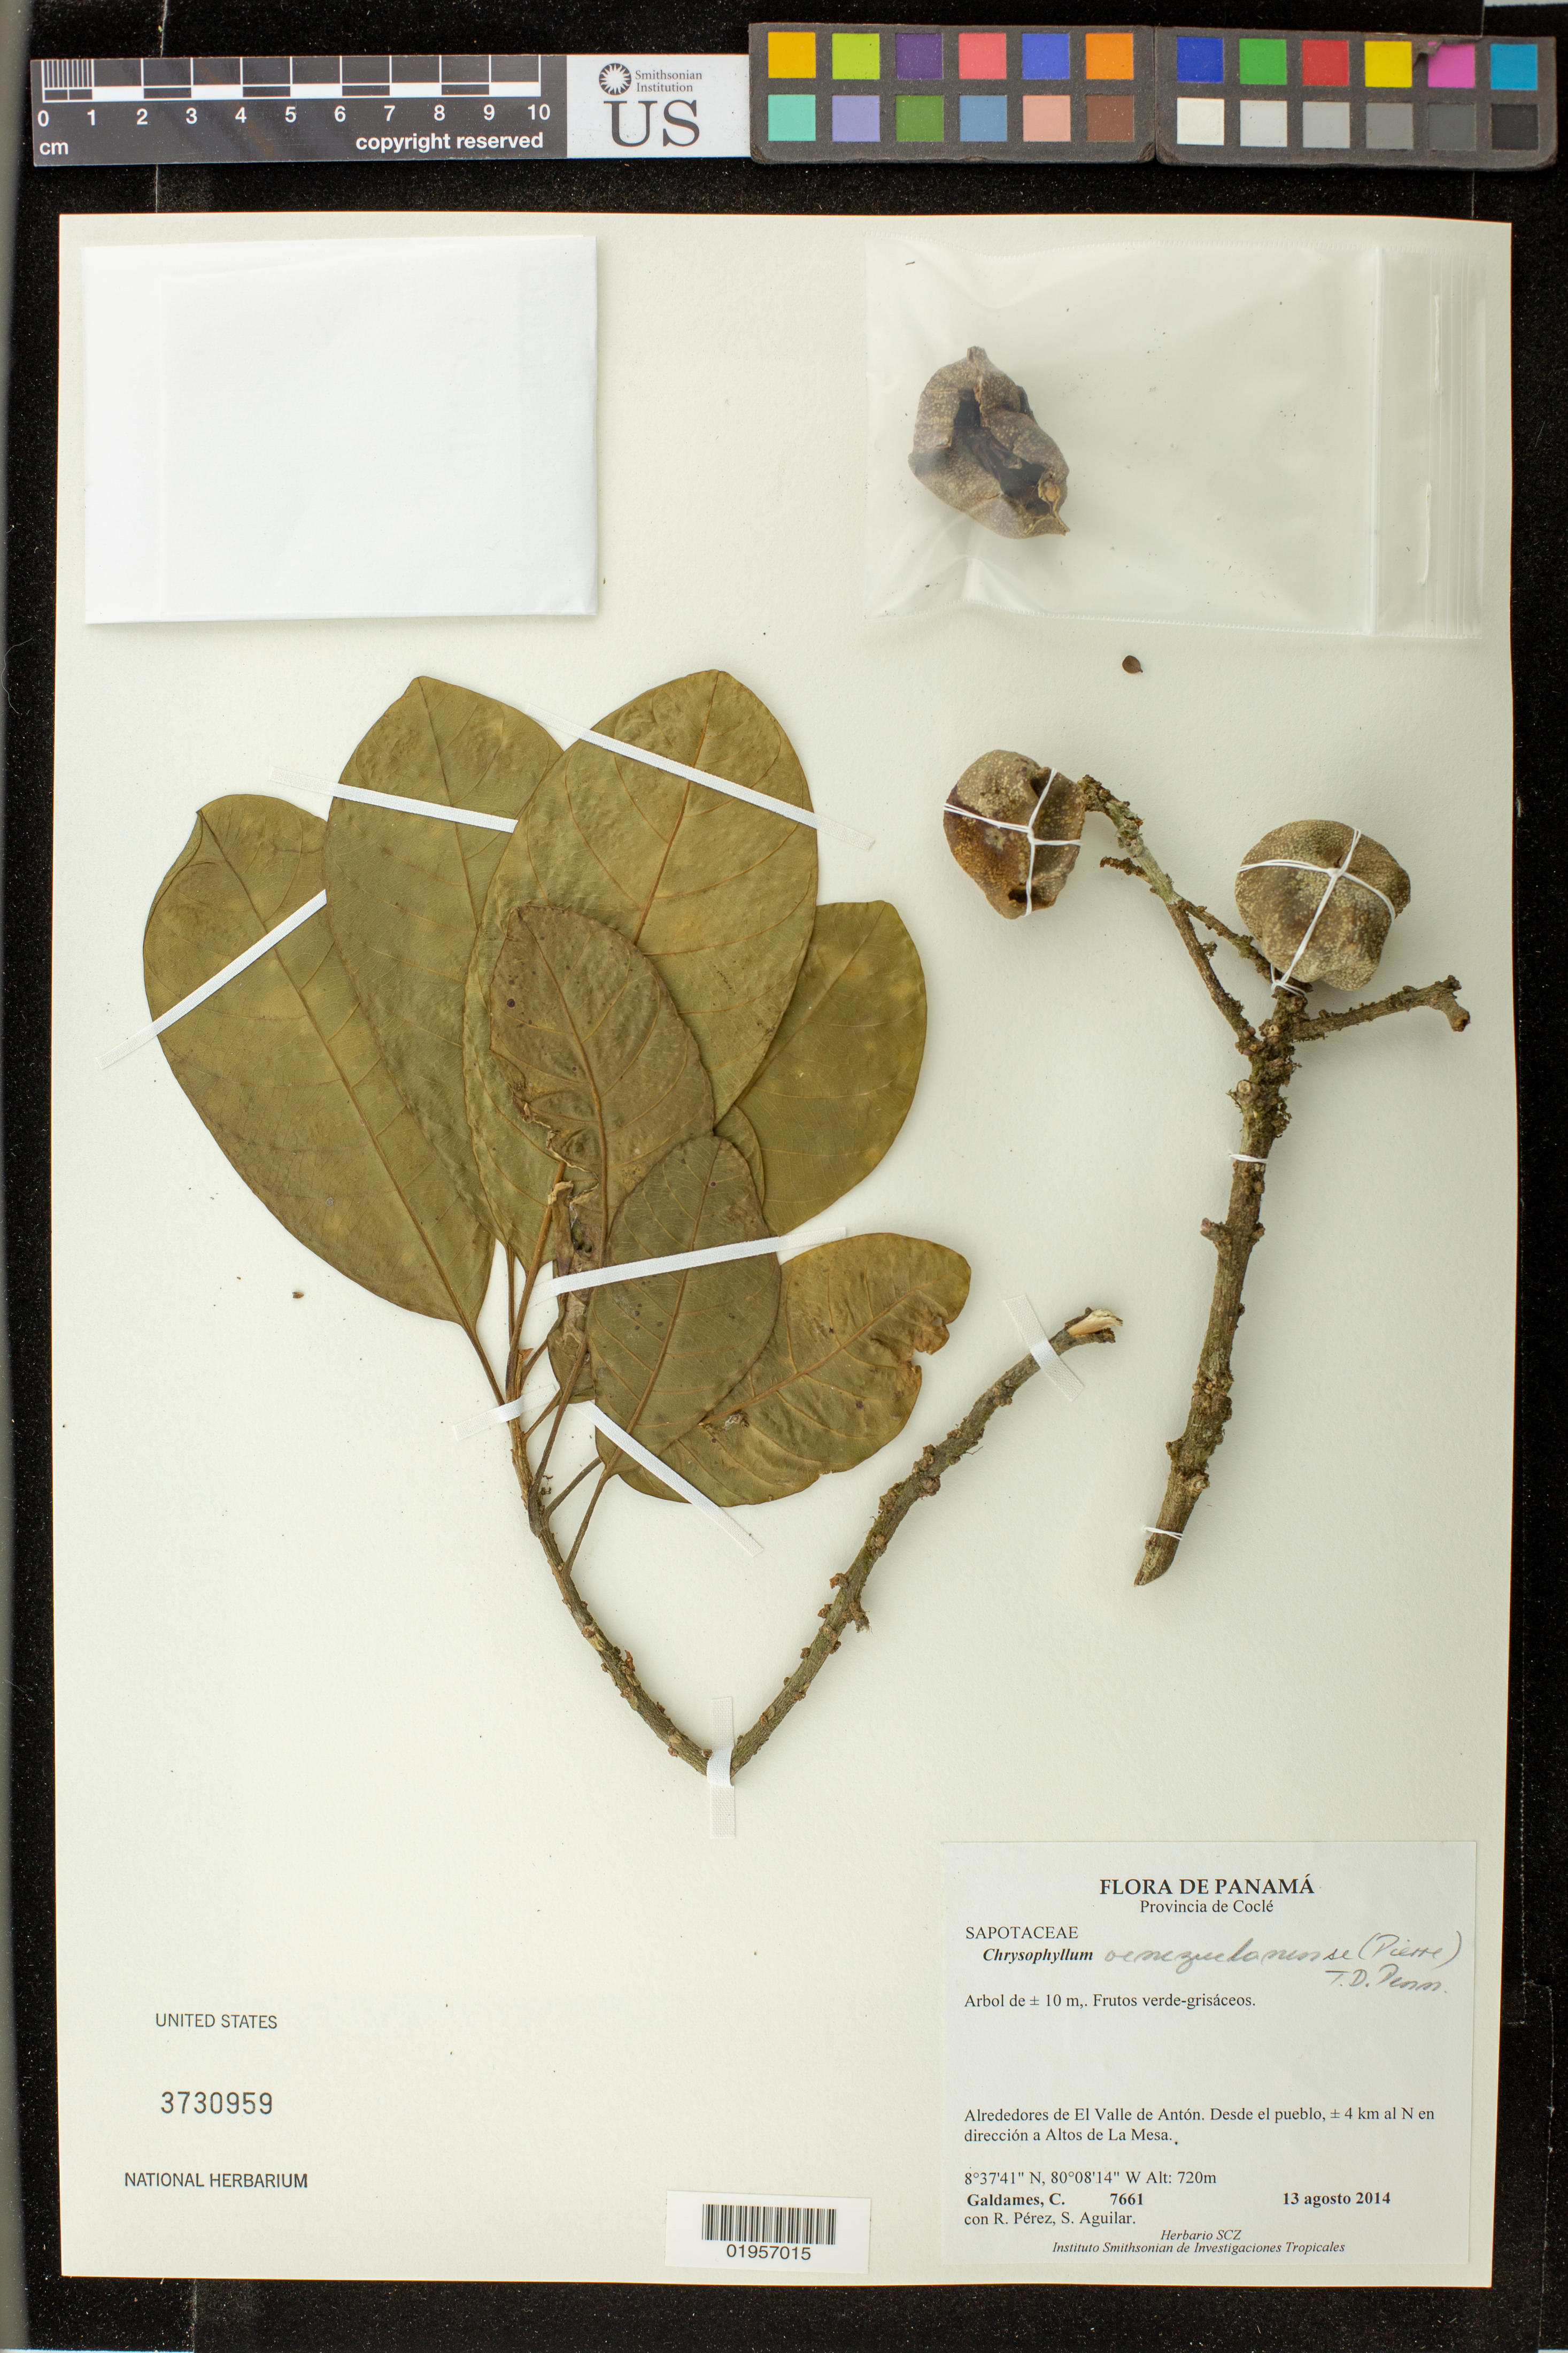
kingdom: Plantae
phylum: Tracheophyta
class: Magnoliopsida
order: Ericales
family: Sapotaceae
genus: Chrysophyllum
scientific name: Chrysophyllum venezuelanense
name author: (Pierre) T.D. Penn.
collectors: C. Galdames, R. Perez & S. Aguilar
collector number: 7661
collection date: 2014-08-13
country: Panama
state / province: Coclé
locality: Alrededores de El Valle de Anton. Desde el pueblo, +/- 4 km al N en direccion a Altos de La Mesa.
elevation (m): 720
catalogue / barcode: US 3730959